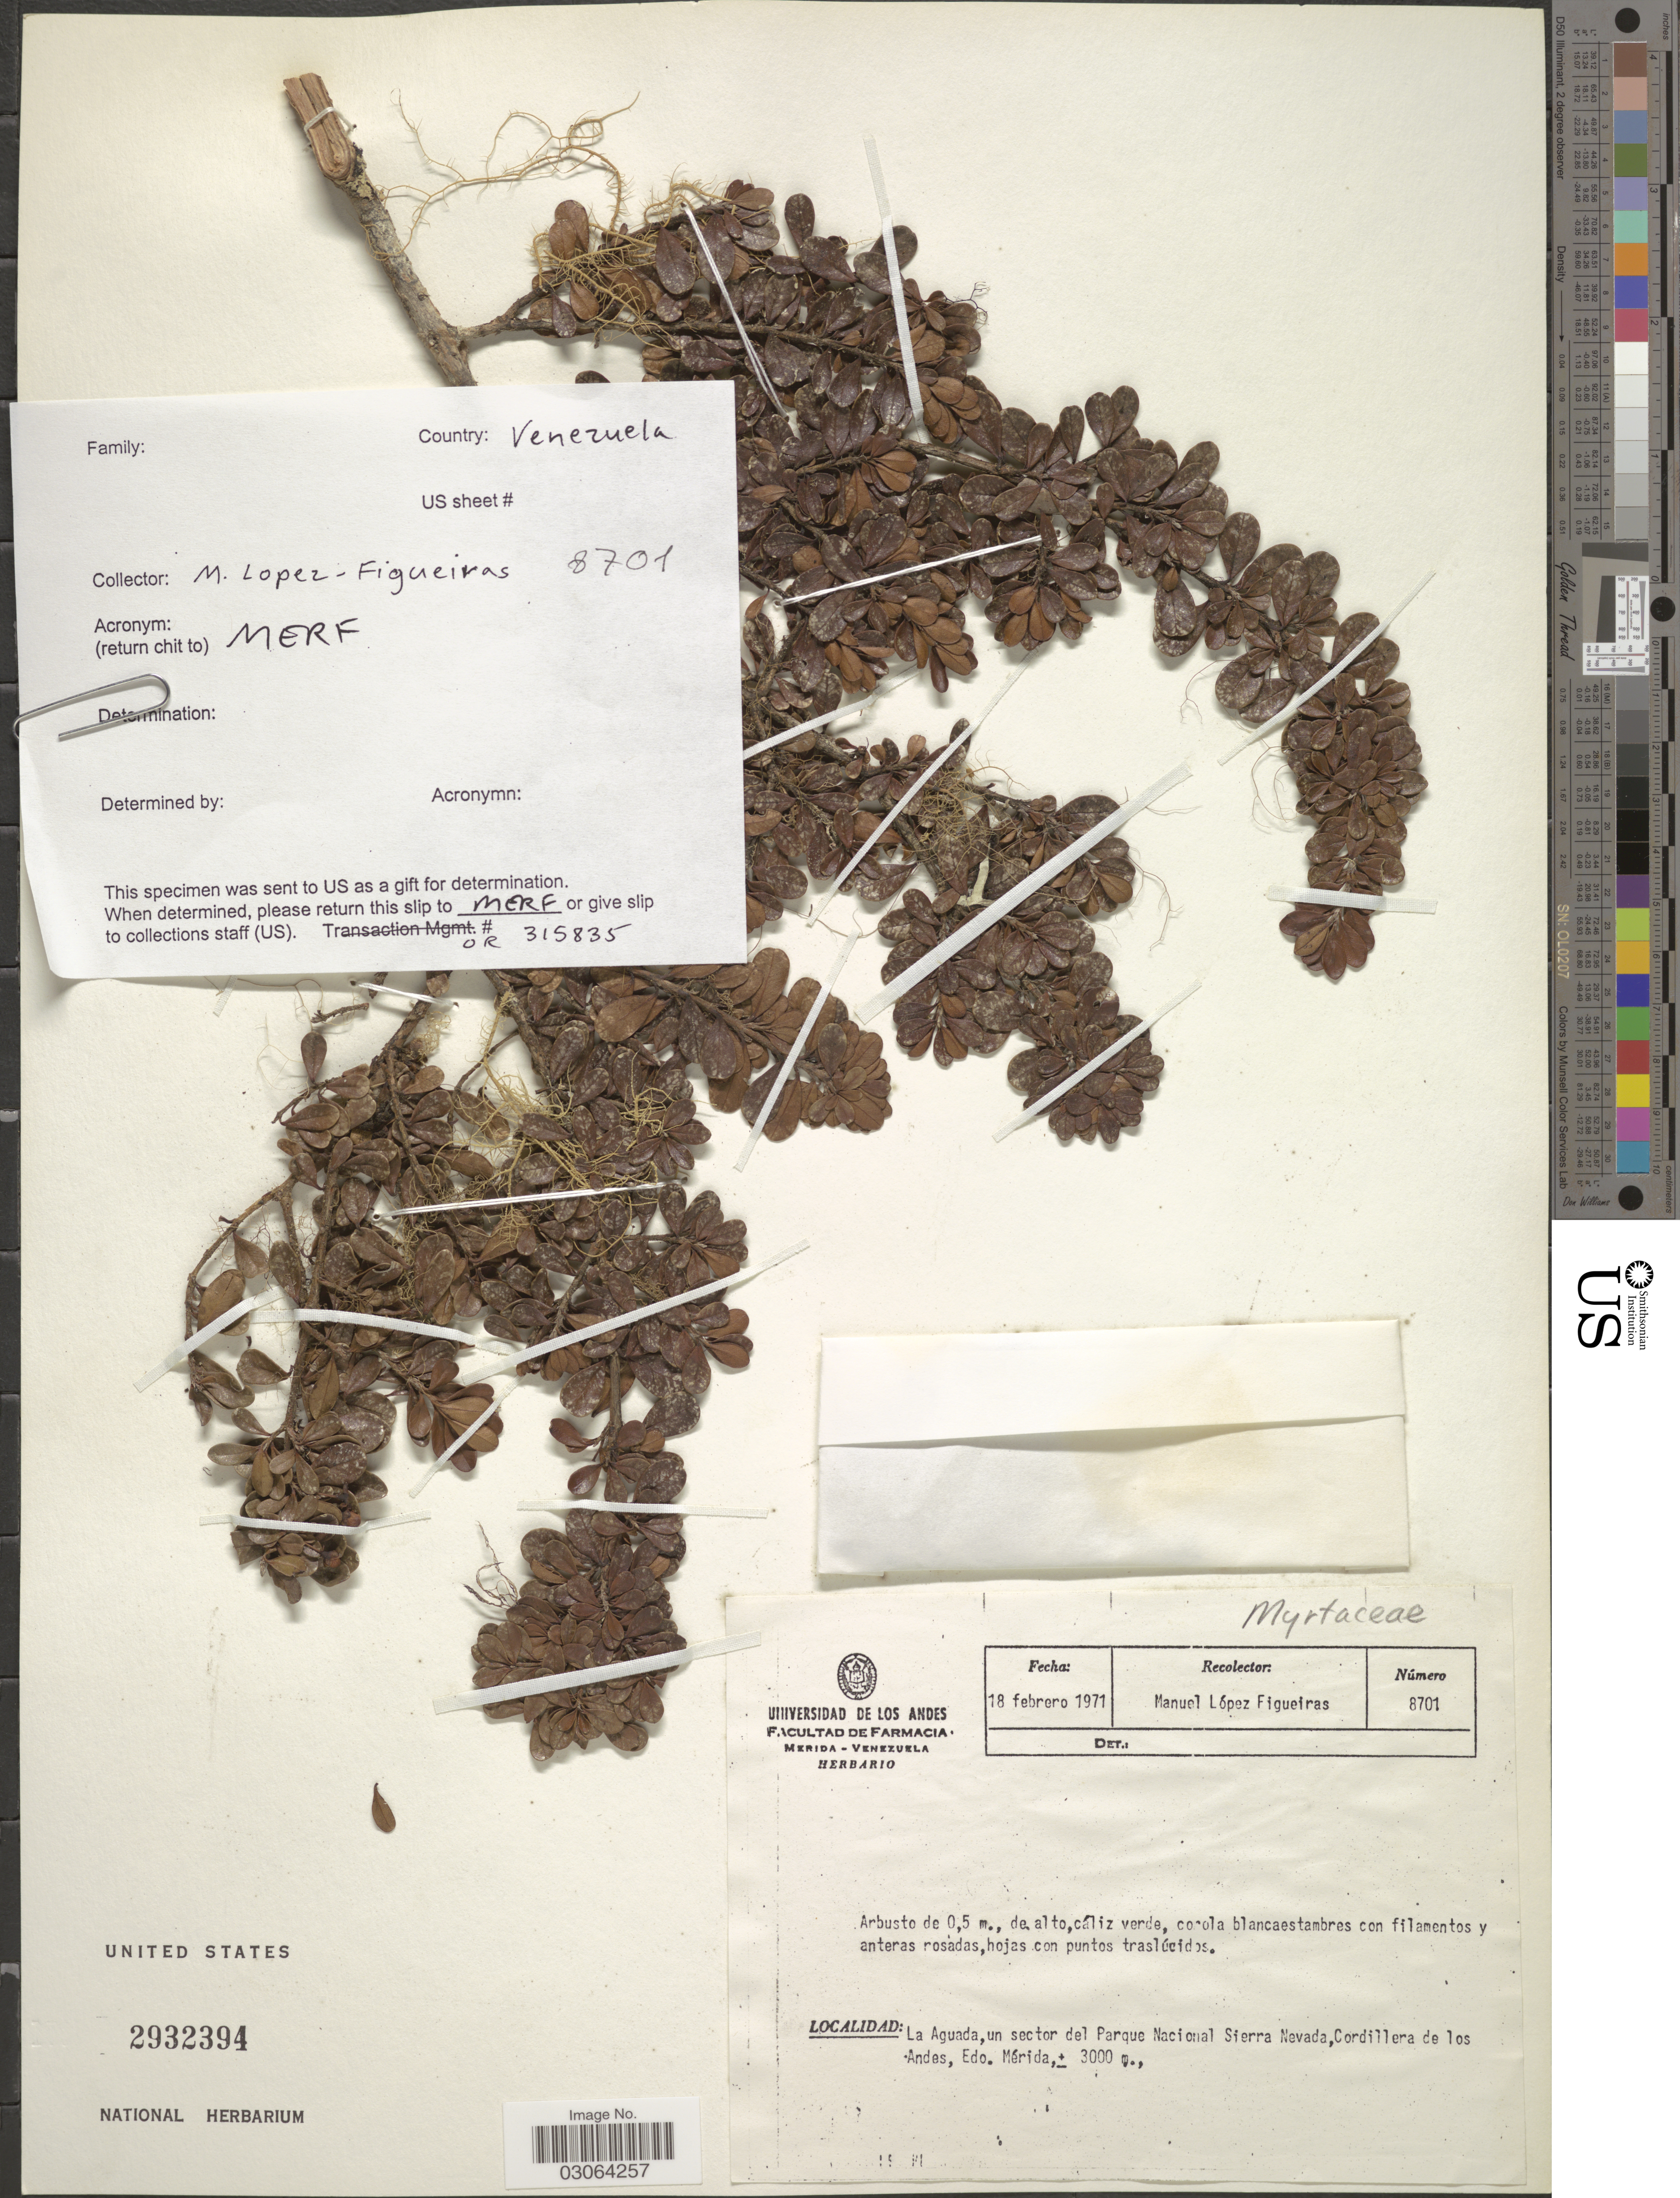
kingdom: Plantae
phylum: Tracheophyta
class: Magnoliopsida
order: Myrtales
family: Myrtaceae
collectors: M. López Figueiras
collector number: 8701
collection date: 1971-02-18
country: Venezuela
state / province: Mérida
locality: La Aguada, un sector del Parque Nacional Sierra Nevada, Cordillera de los Andes, Edo. Mérida.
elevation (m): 3000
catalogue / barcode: US 2932394